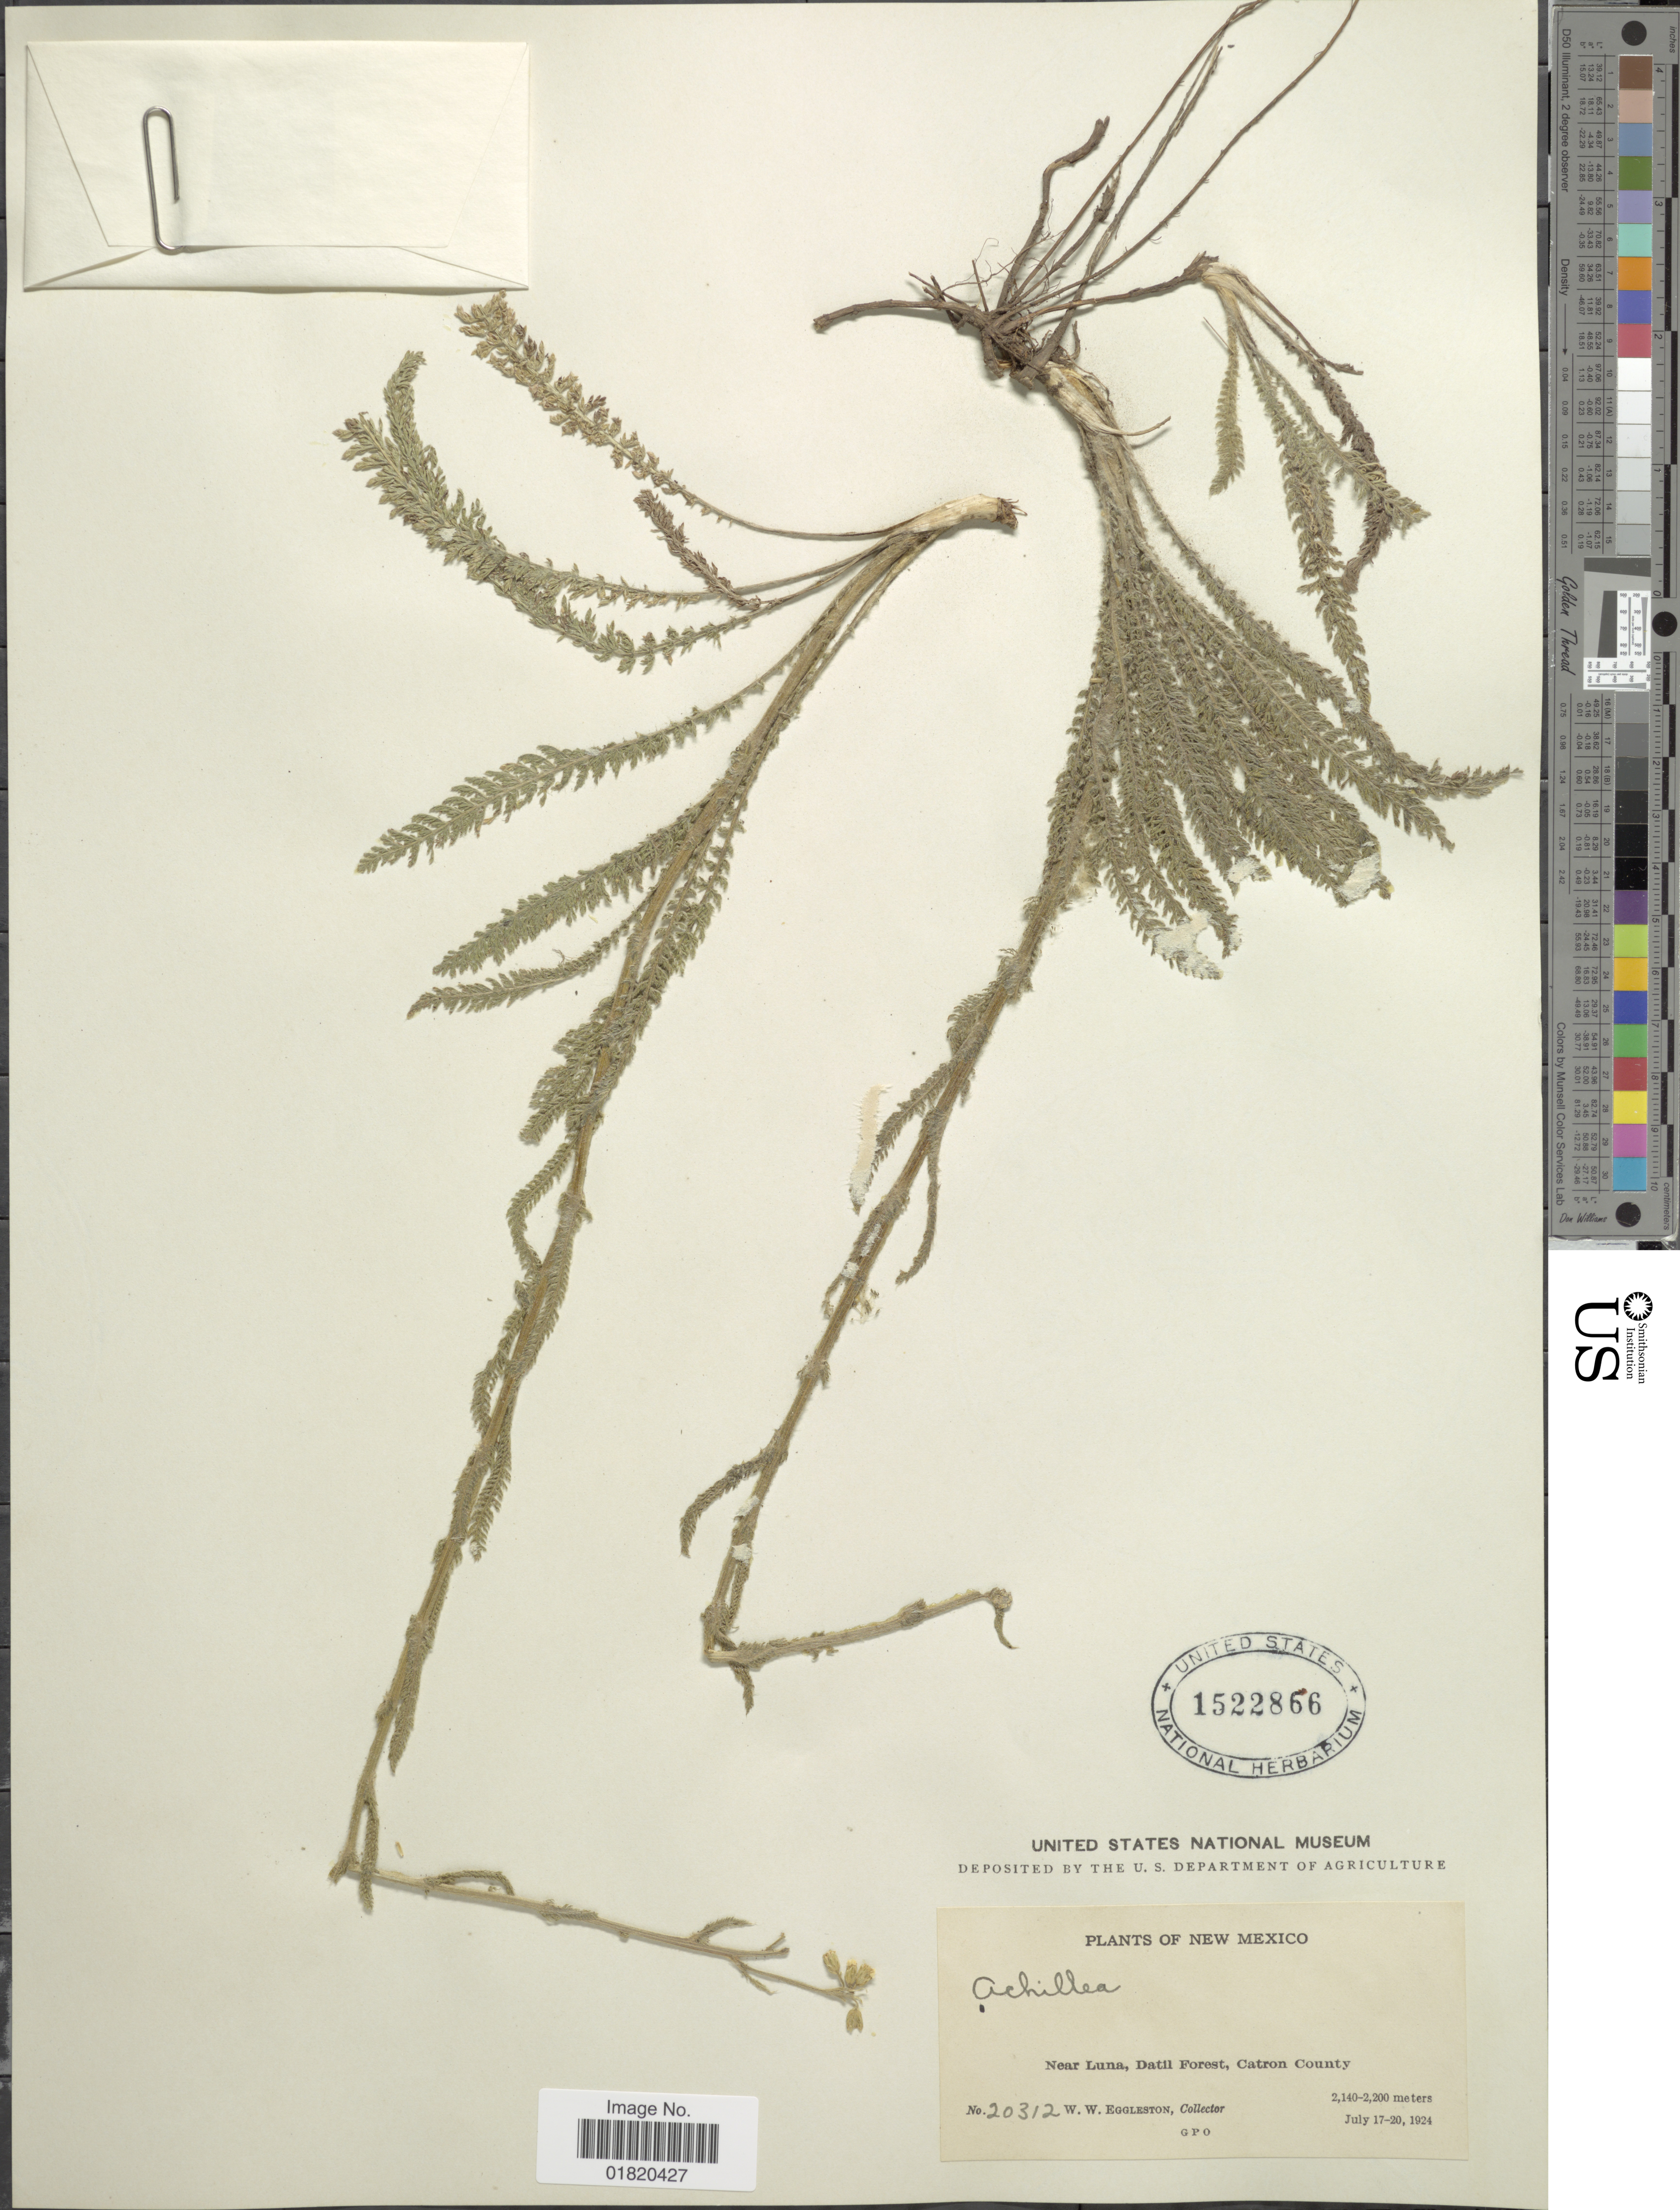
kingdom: Plantae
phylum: Tracheophyta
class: Magnoliopsida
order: Asterales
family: Asteraceae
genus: Achillea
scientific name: Achillea sp.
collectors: W. W. Eggleston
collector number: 20312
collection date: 1924-07-17/1924-07-20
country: United States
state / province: New Mexico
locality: Near Luna, Datil Forest, Catron County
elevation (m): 2140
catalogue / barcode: US 1522866